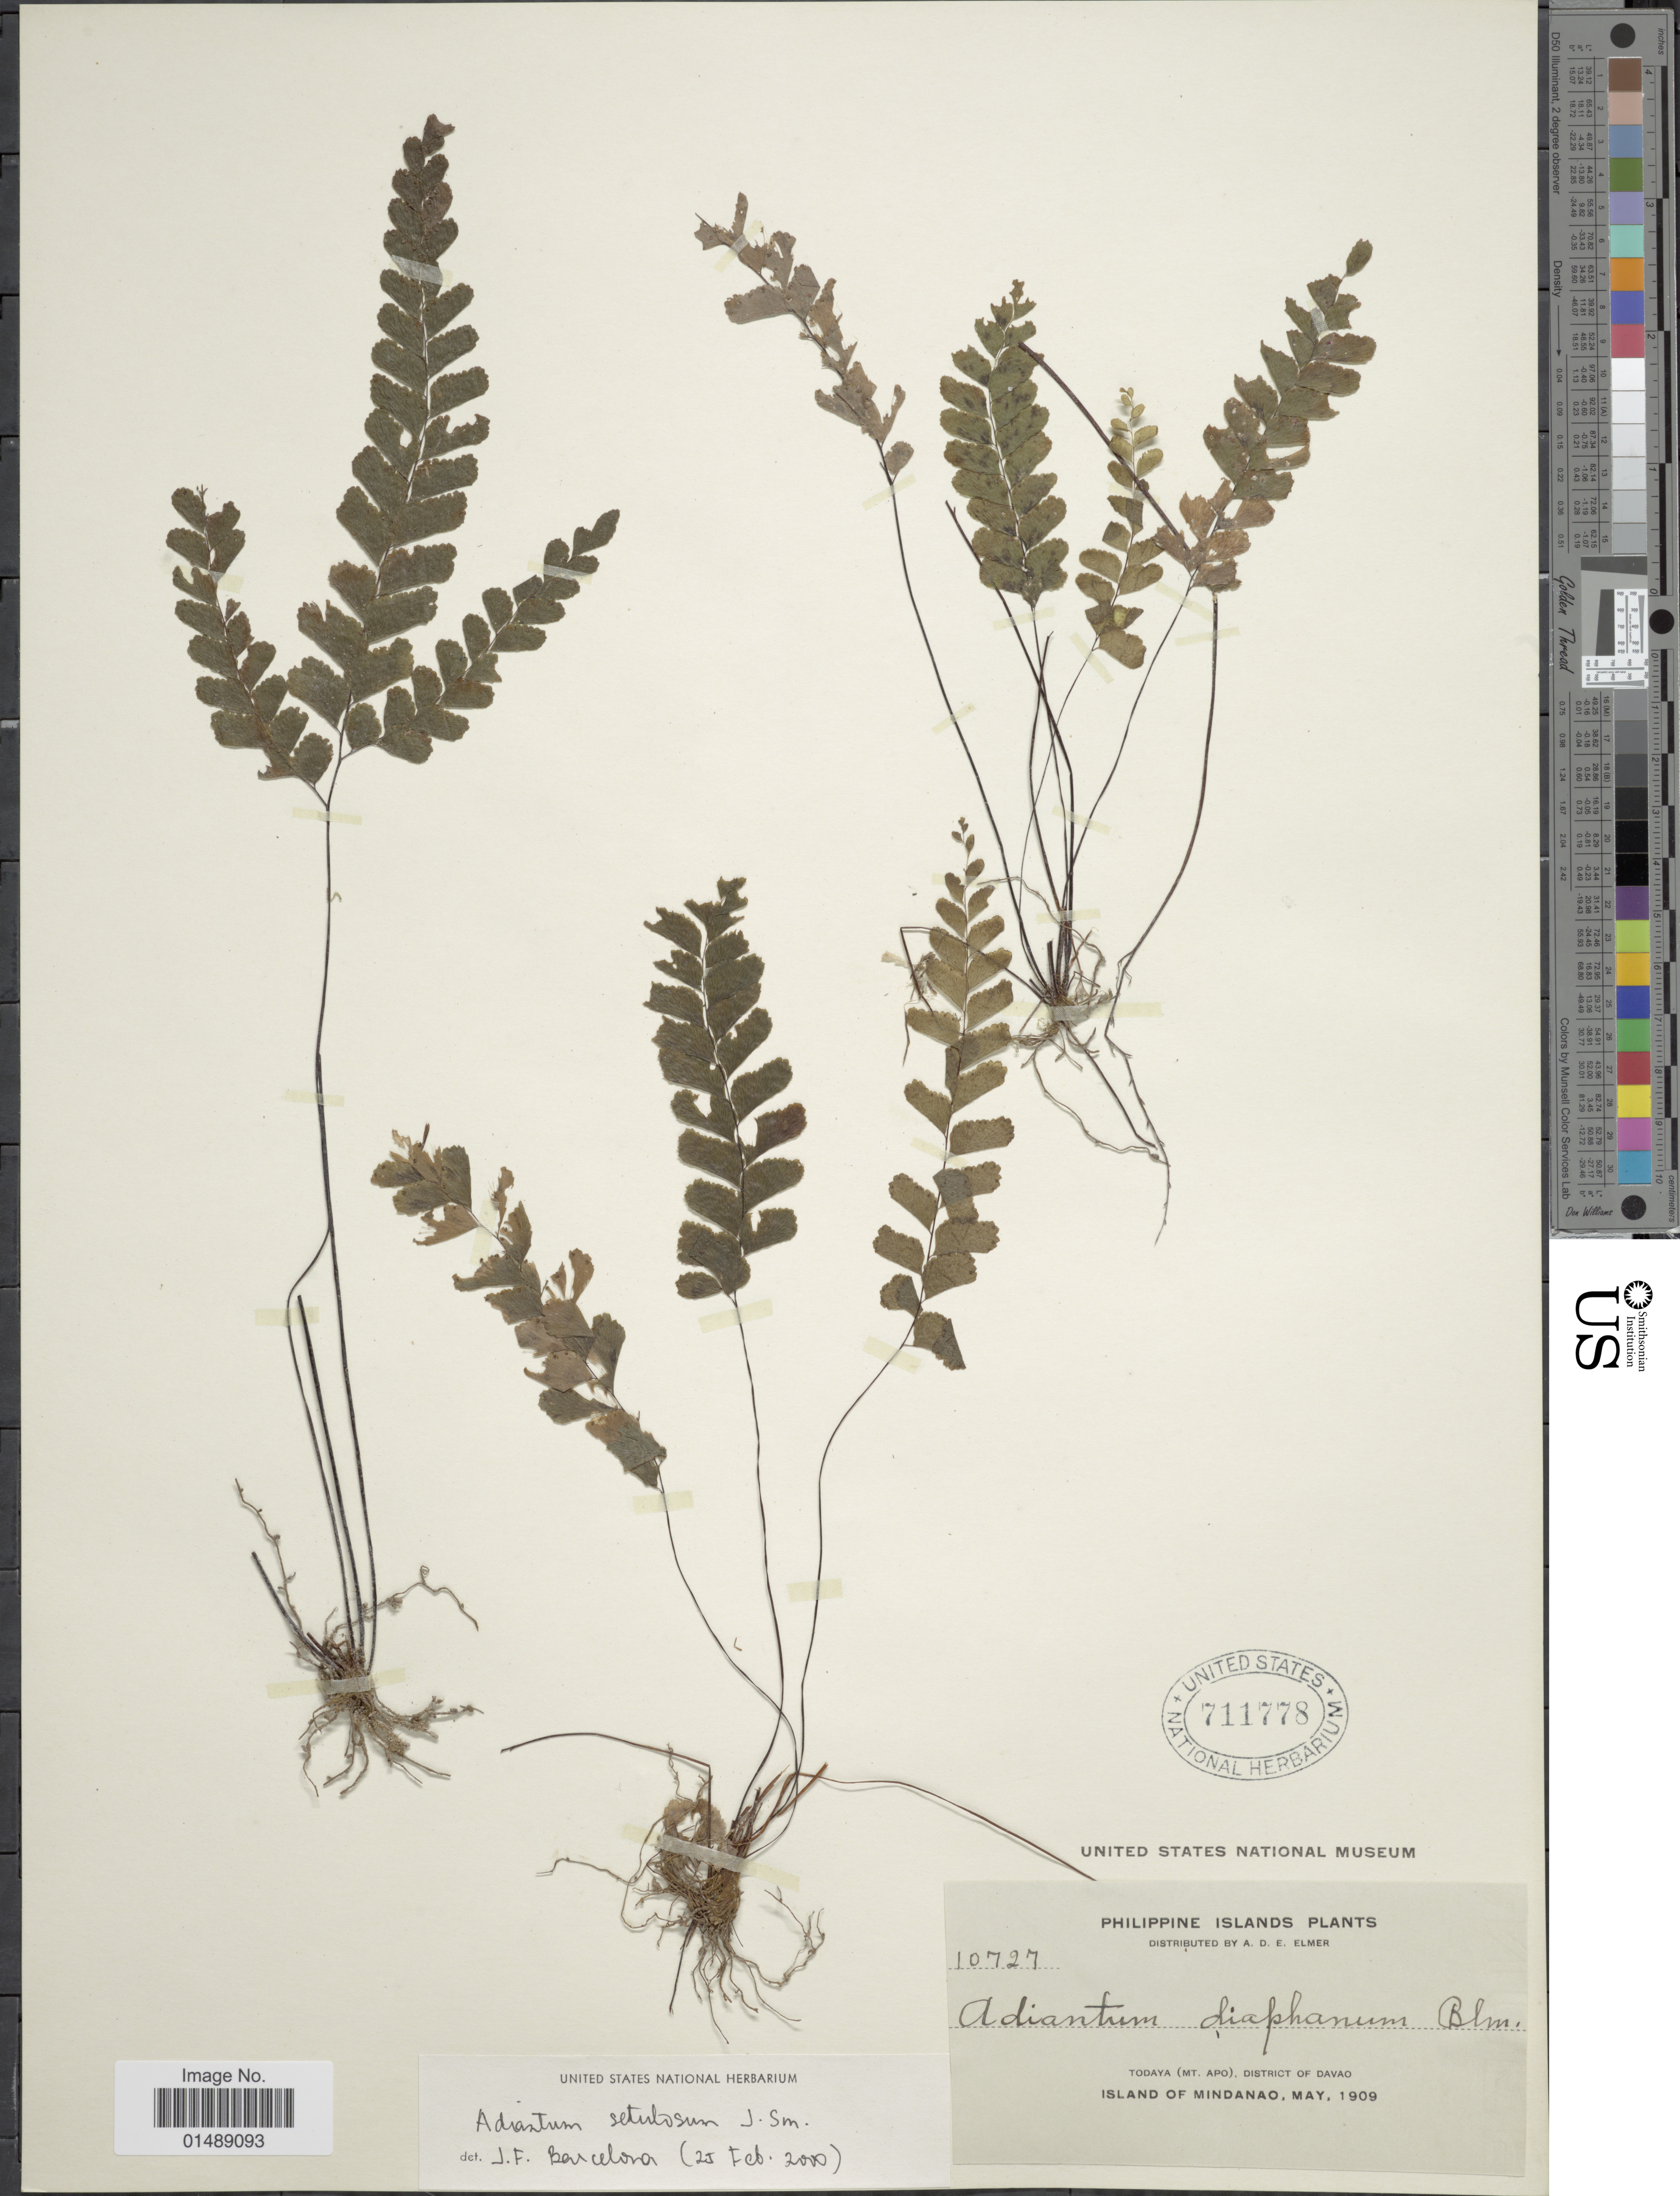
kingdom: Plantae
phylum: Tracheophyta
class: Polypodiopsida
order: Polypodiales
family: Pteridaceae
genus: Adiantum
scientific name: Adiantum setulosum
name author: J. Sm.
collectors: A. D. E. Elmer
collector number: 10727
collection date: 1909-05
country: Philippines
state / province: Davao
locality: Philippine Island, Todaya (mt. Apo), Island of Mindanao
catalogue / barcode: US 711778